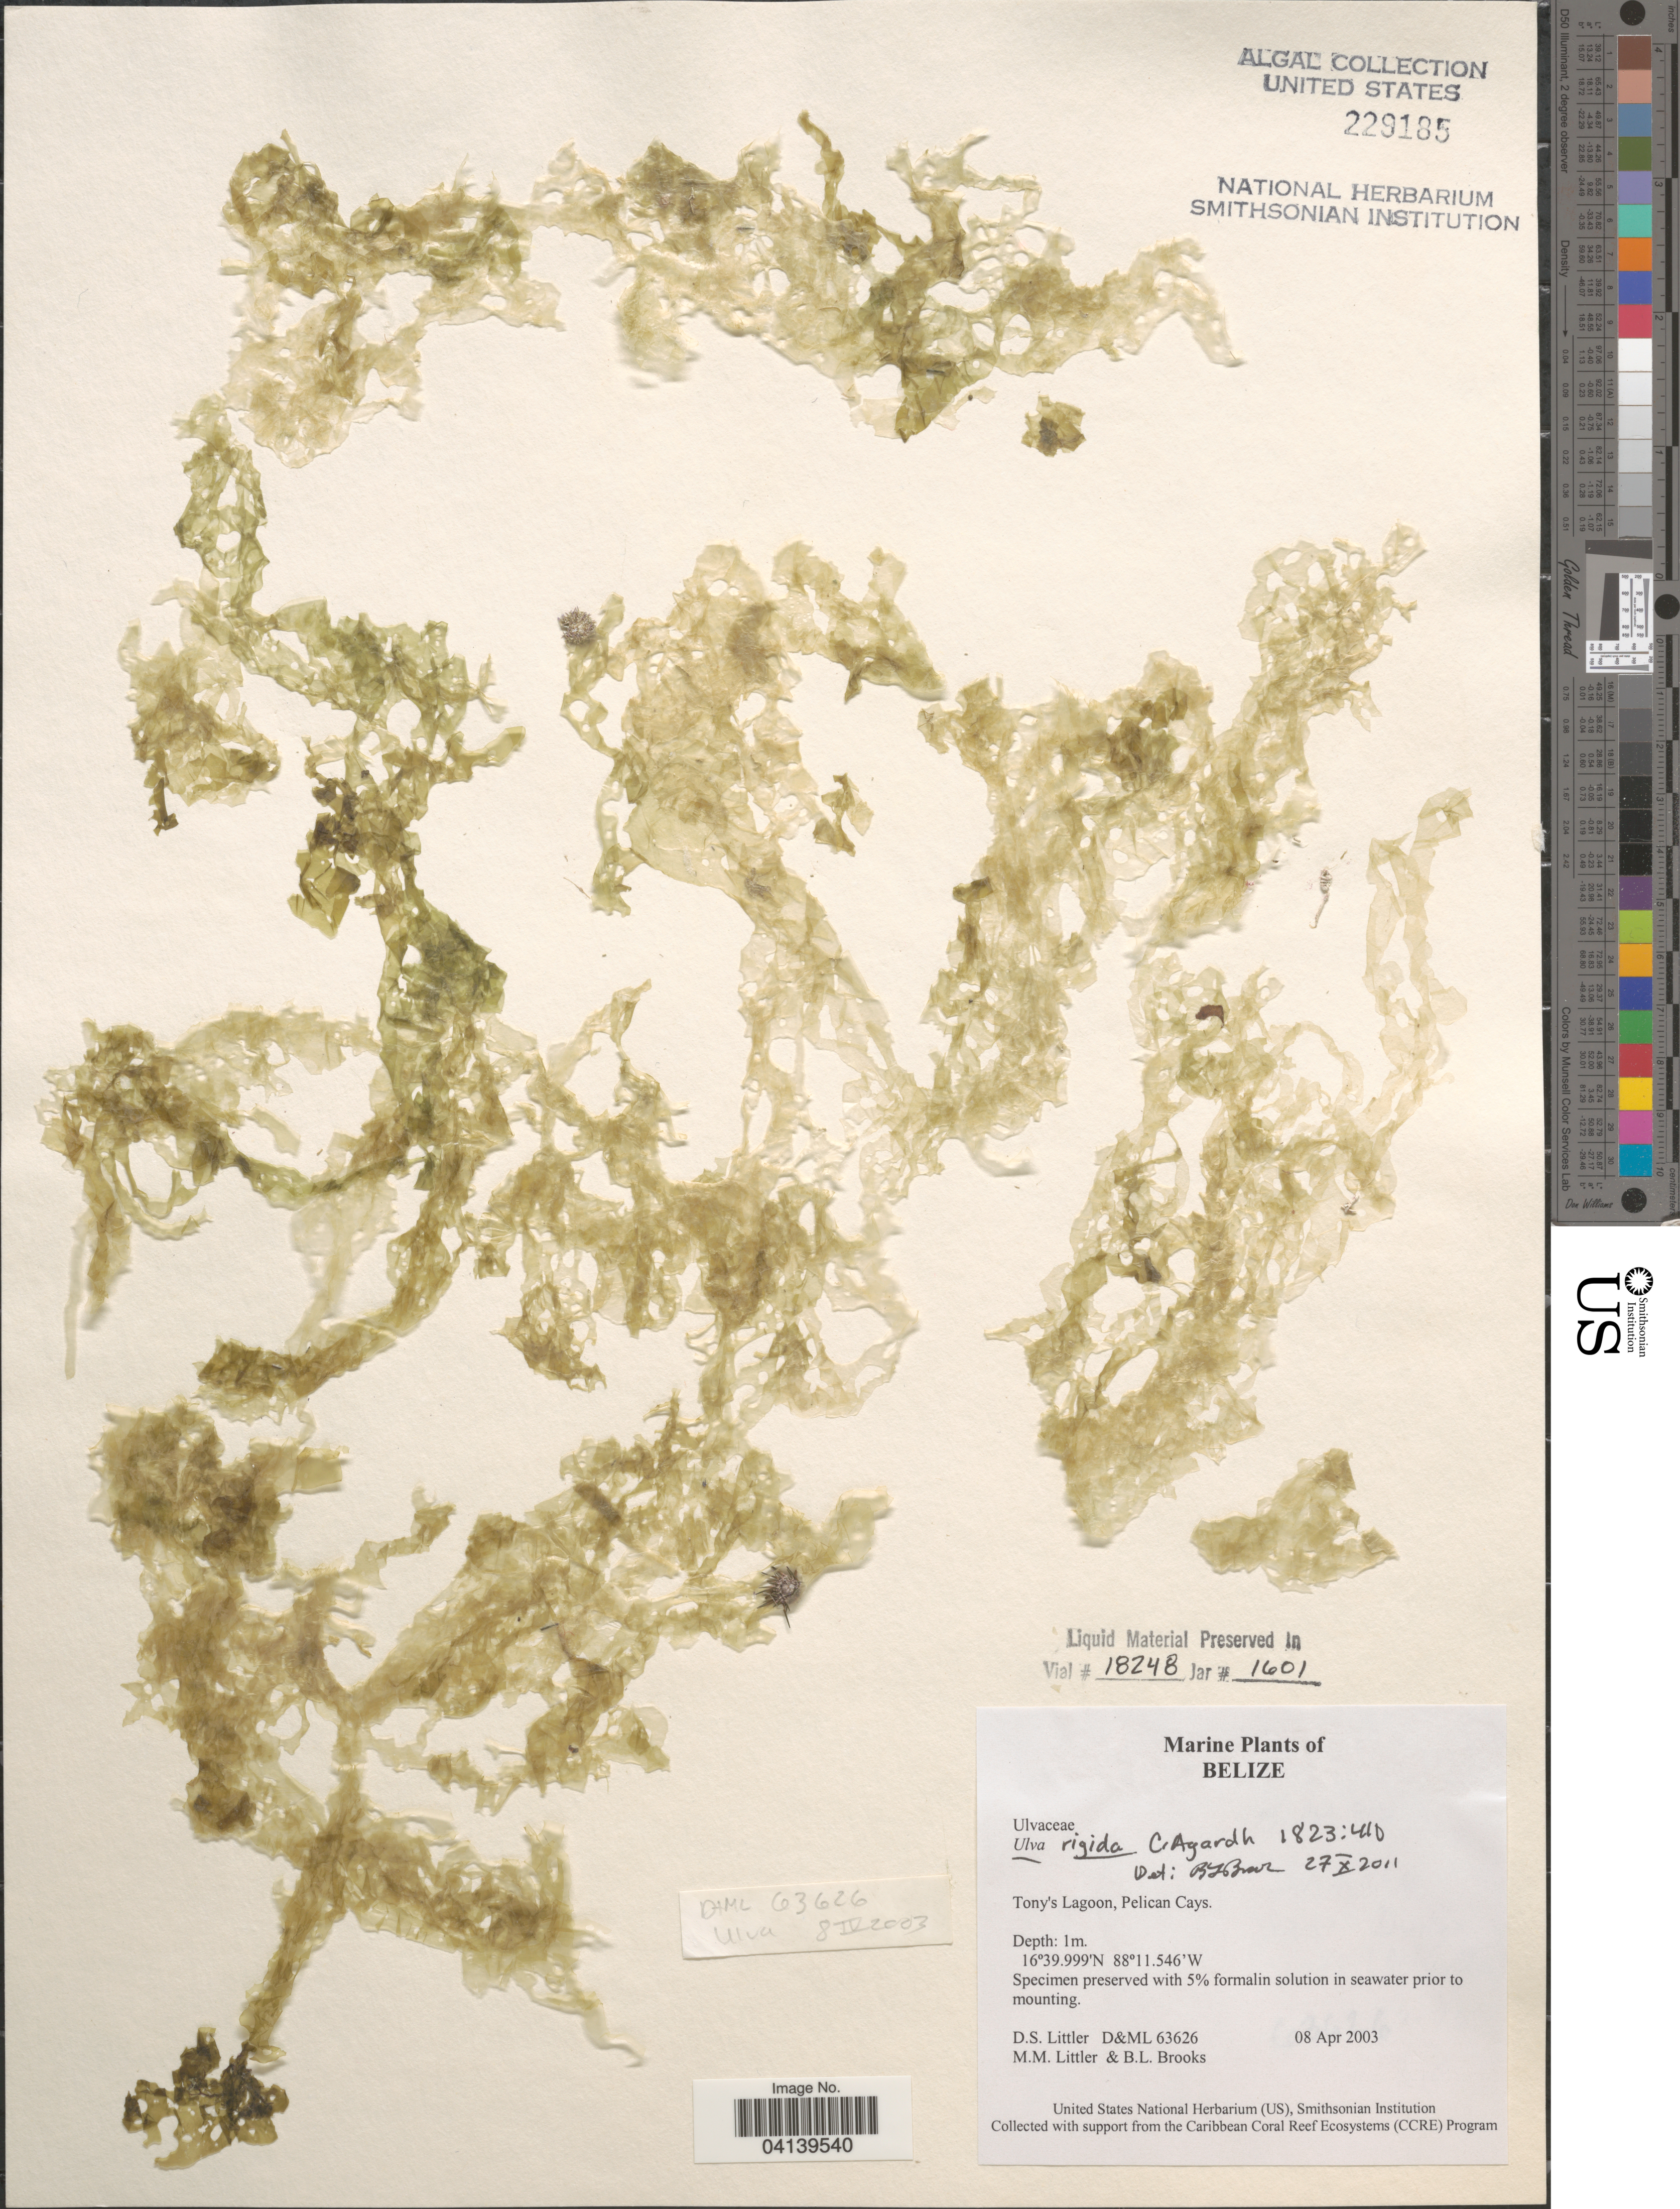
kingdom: Plantae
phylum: Chlorophyta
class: Ulvophyceae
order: Ulvales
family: Ulvaceae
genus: Ulva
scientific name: Ulva rigida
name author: C. Agardh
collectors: D. S. Littler & B. Brooks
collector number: D&ML63626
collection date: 2003-04-08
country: Belize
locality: Tony's Lagoon, Pelican Cays.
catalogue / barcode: US 229185